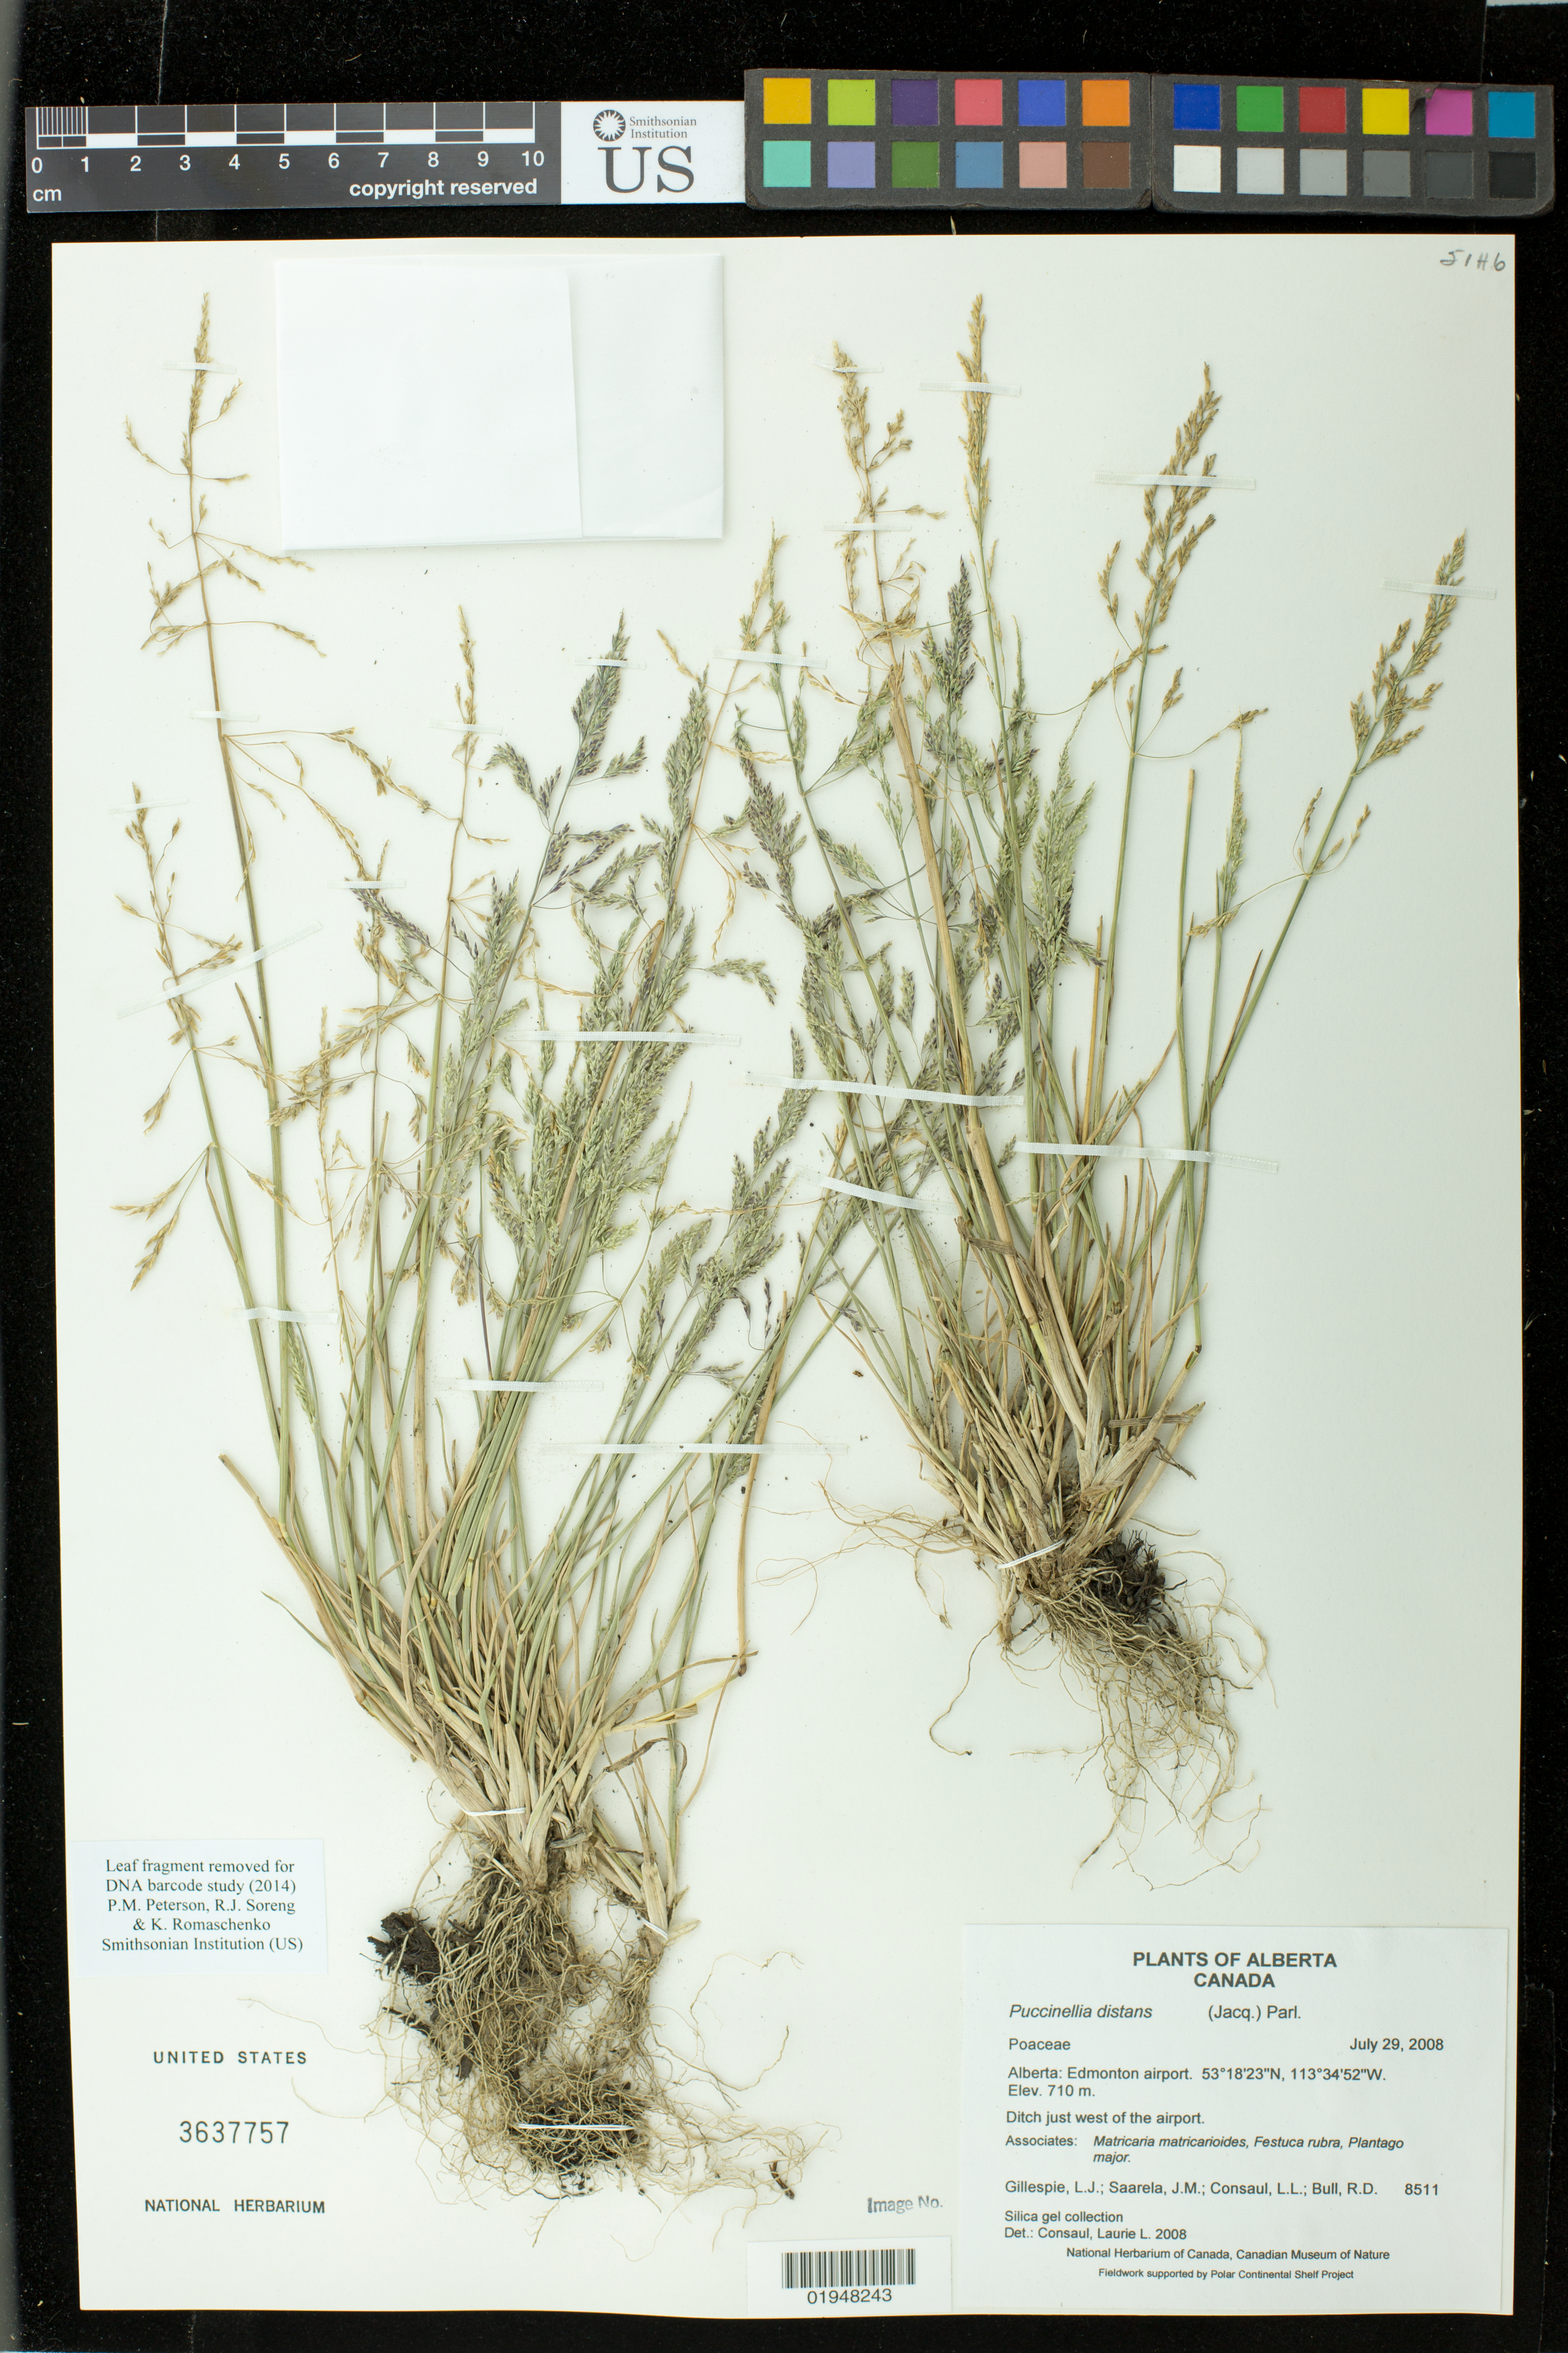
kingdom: Plantae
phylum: Tracheophyta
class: Liliopsida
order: Poales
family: Poaceae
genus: Puccinellia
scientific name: Puccinellia distans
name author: (Jacq.) Parl.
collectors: L. Gillespie, J. Saarela, L. Consaul & R. Bull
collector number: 8511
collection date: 2009-07-29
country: Canada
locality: Edmonton airport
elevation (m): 710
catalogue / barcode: US 3637757